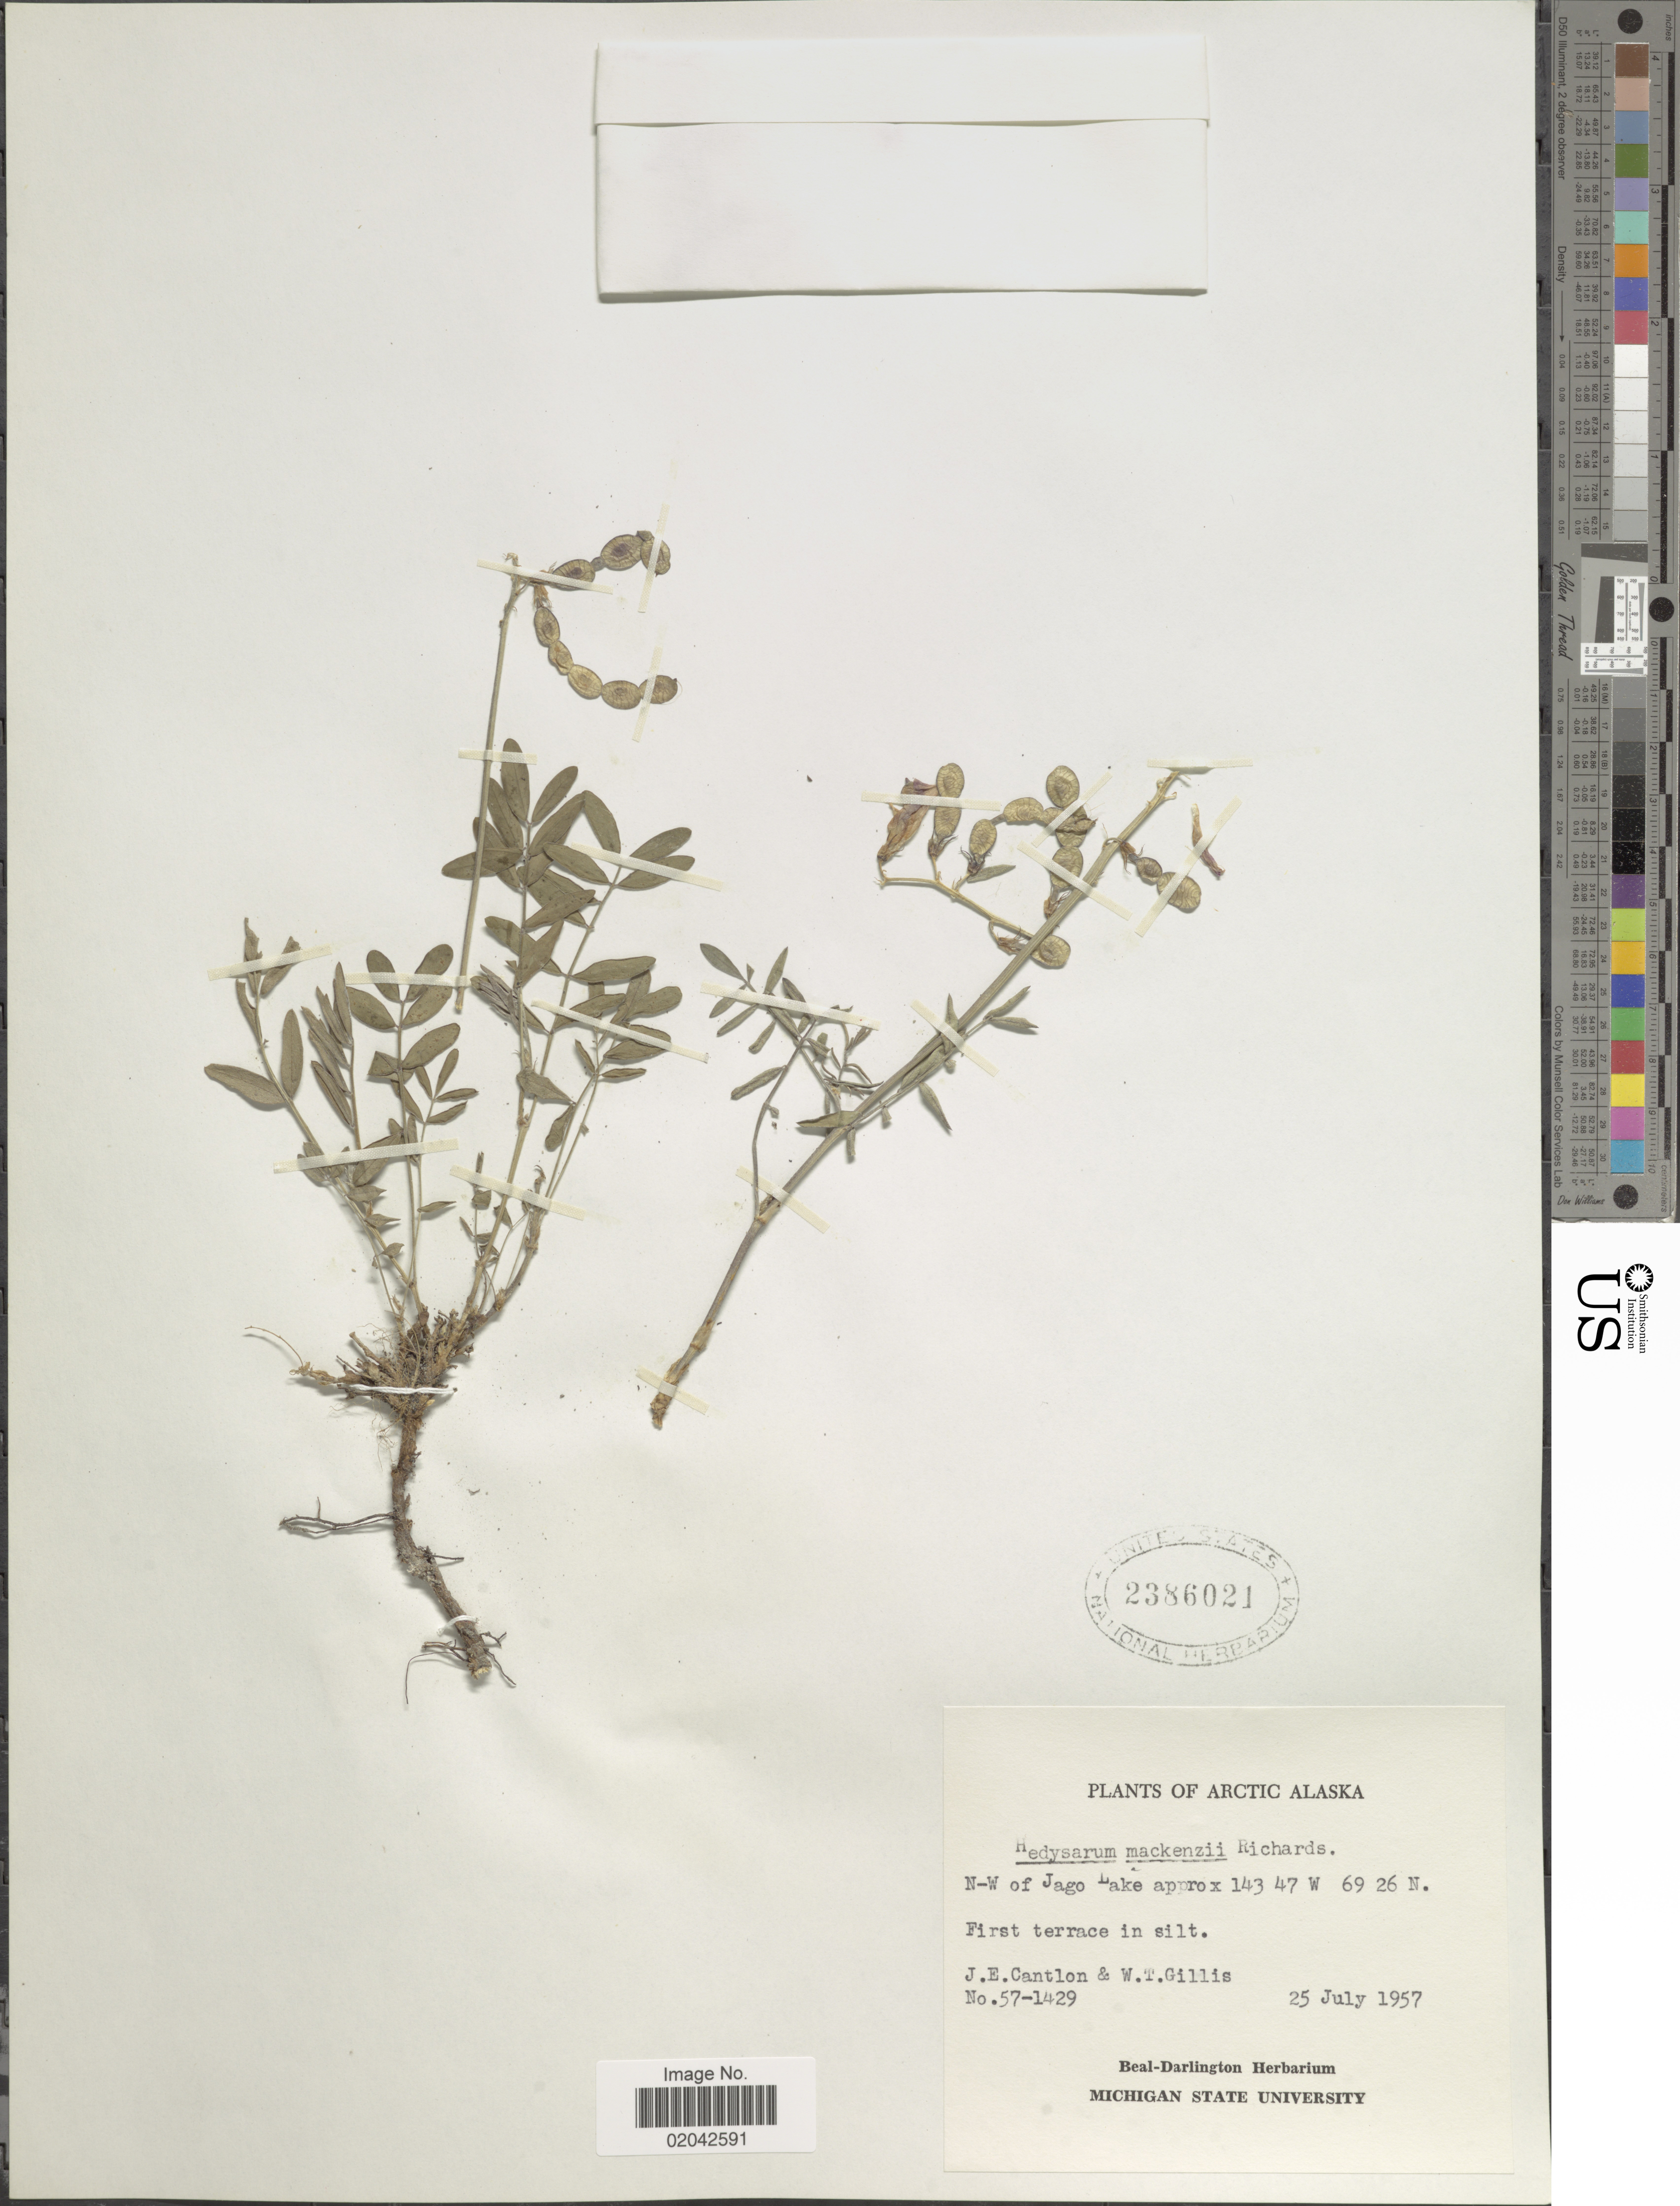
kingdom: Plantae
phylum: Tracheophyta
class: Magnoliopsida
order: Fabales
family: Fabaceae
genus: Hedysarum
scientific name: Hedysarum mackenziei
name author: Richardson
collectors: J. Cantlon & W. T. Gillis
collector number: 57-1429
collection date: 1957-07-25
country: United States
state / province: Alaska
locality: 1st terrace in silt, N-W of Jago Lake.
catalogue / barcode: US 2386021